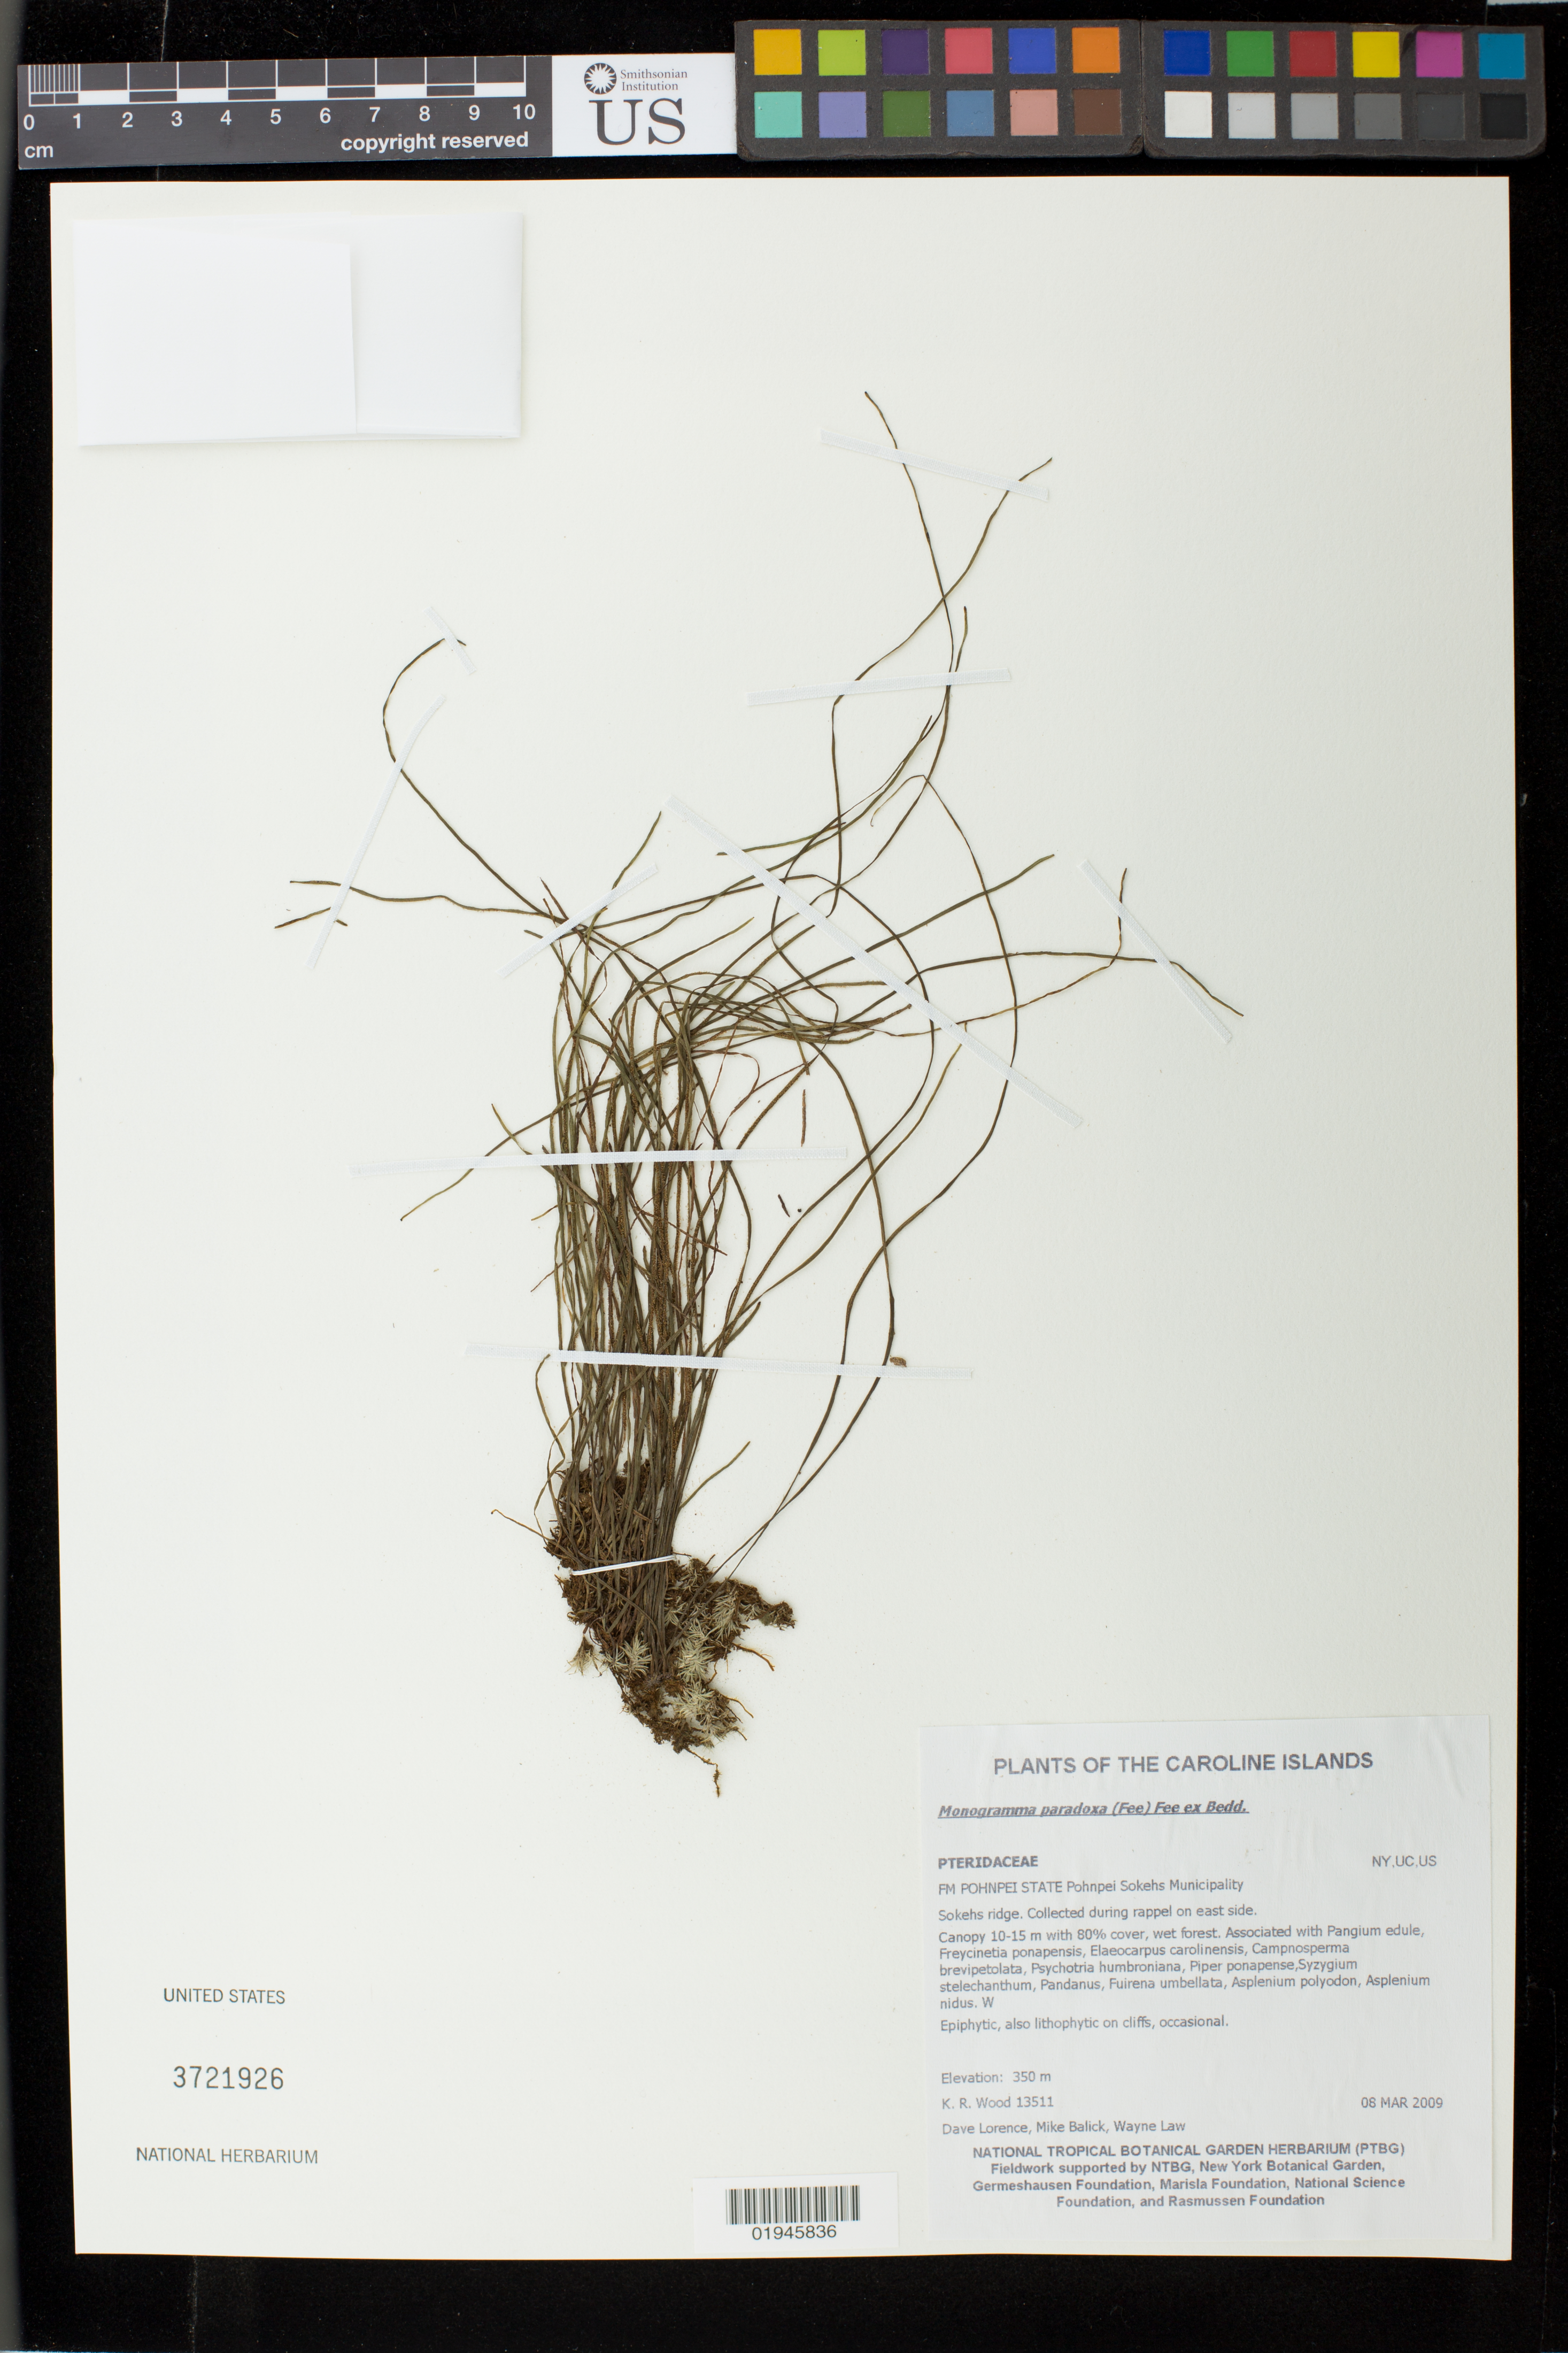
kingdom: Plantae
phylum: Tracheophyta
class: Polypodiopsida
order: Polypodiales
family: Pteridaceae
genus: Monogramma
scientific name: Monogramma paradoxa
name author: (Fée) Bedd.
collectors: K. R. Wood, D. Lorence, M. Balick & W. Law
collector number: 13511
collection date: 2009-03-08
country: Micronesia, Federated States of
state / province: Pohnpei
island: Pohnpei [Ponape]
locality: Sokehs District, Sokehs Ridge, rappel on east side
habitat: Wet forest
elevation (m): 350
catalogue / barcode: US 3721926